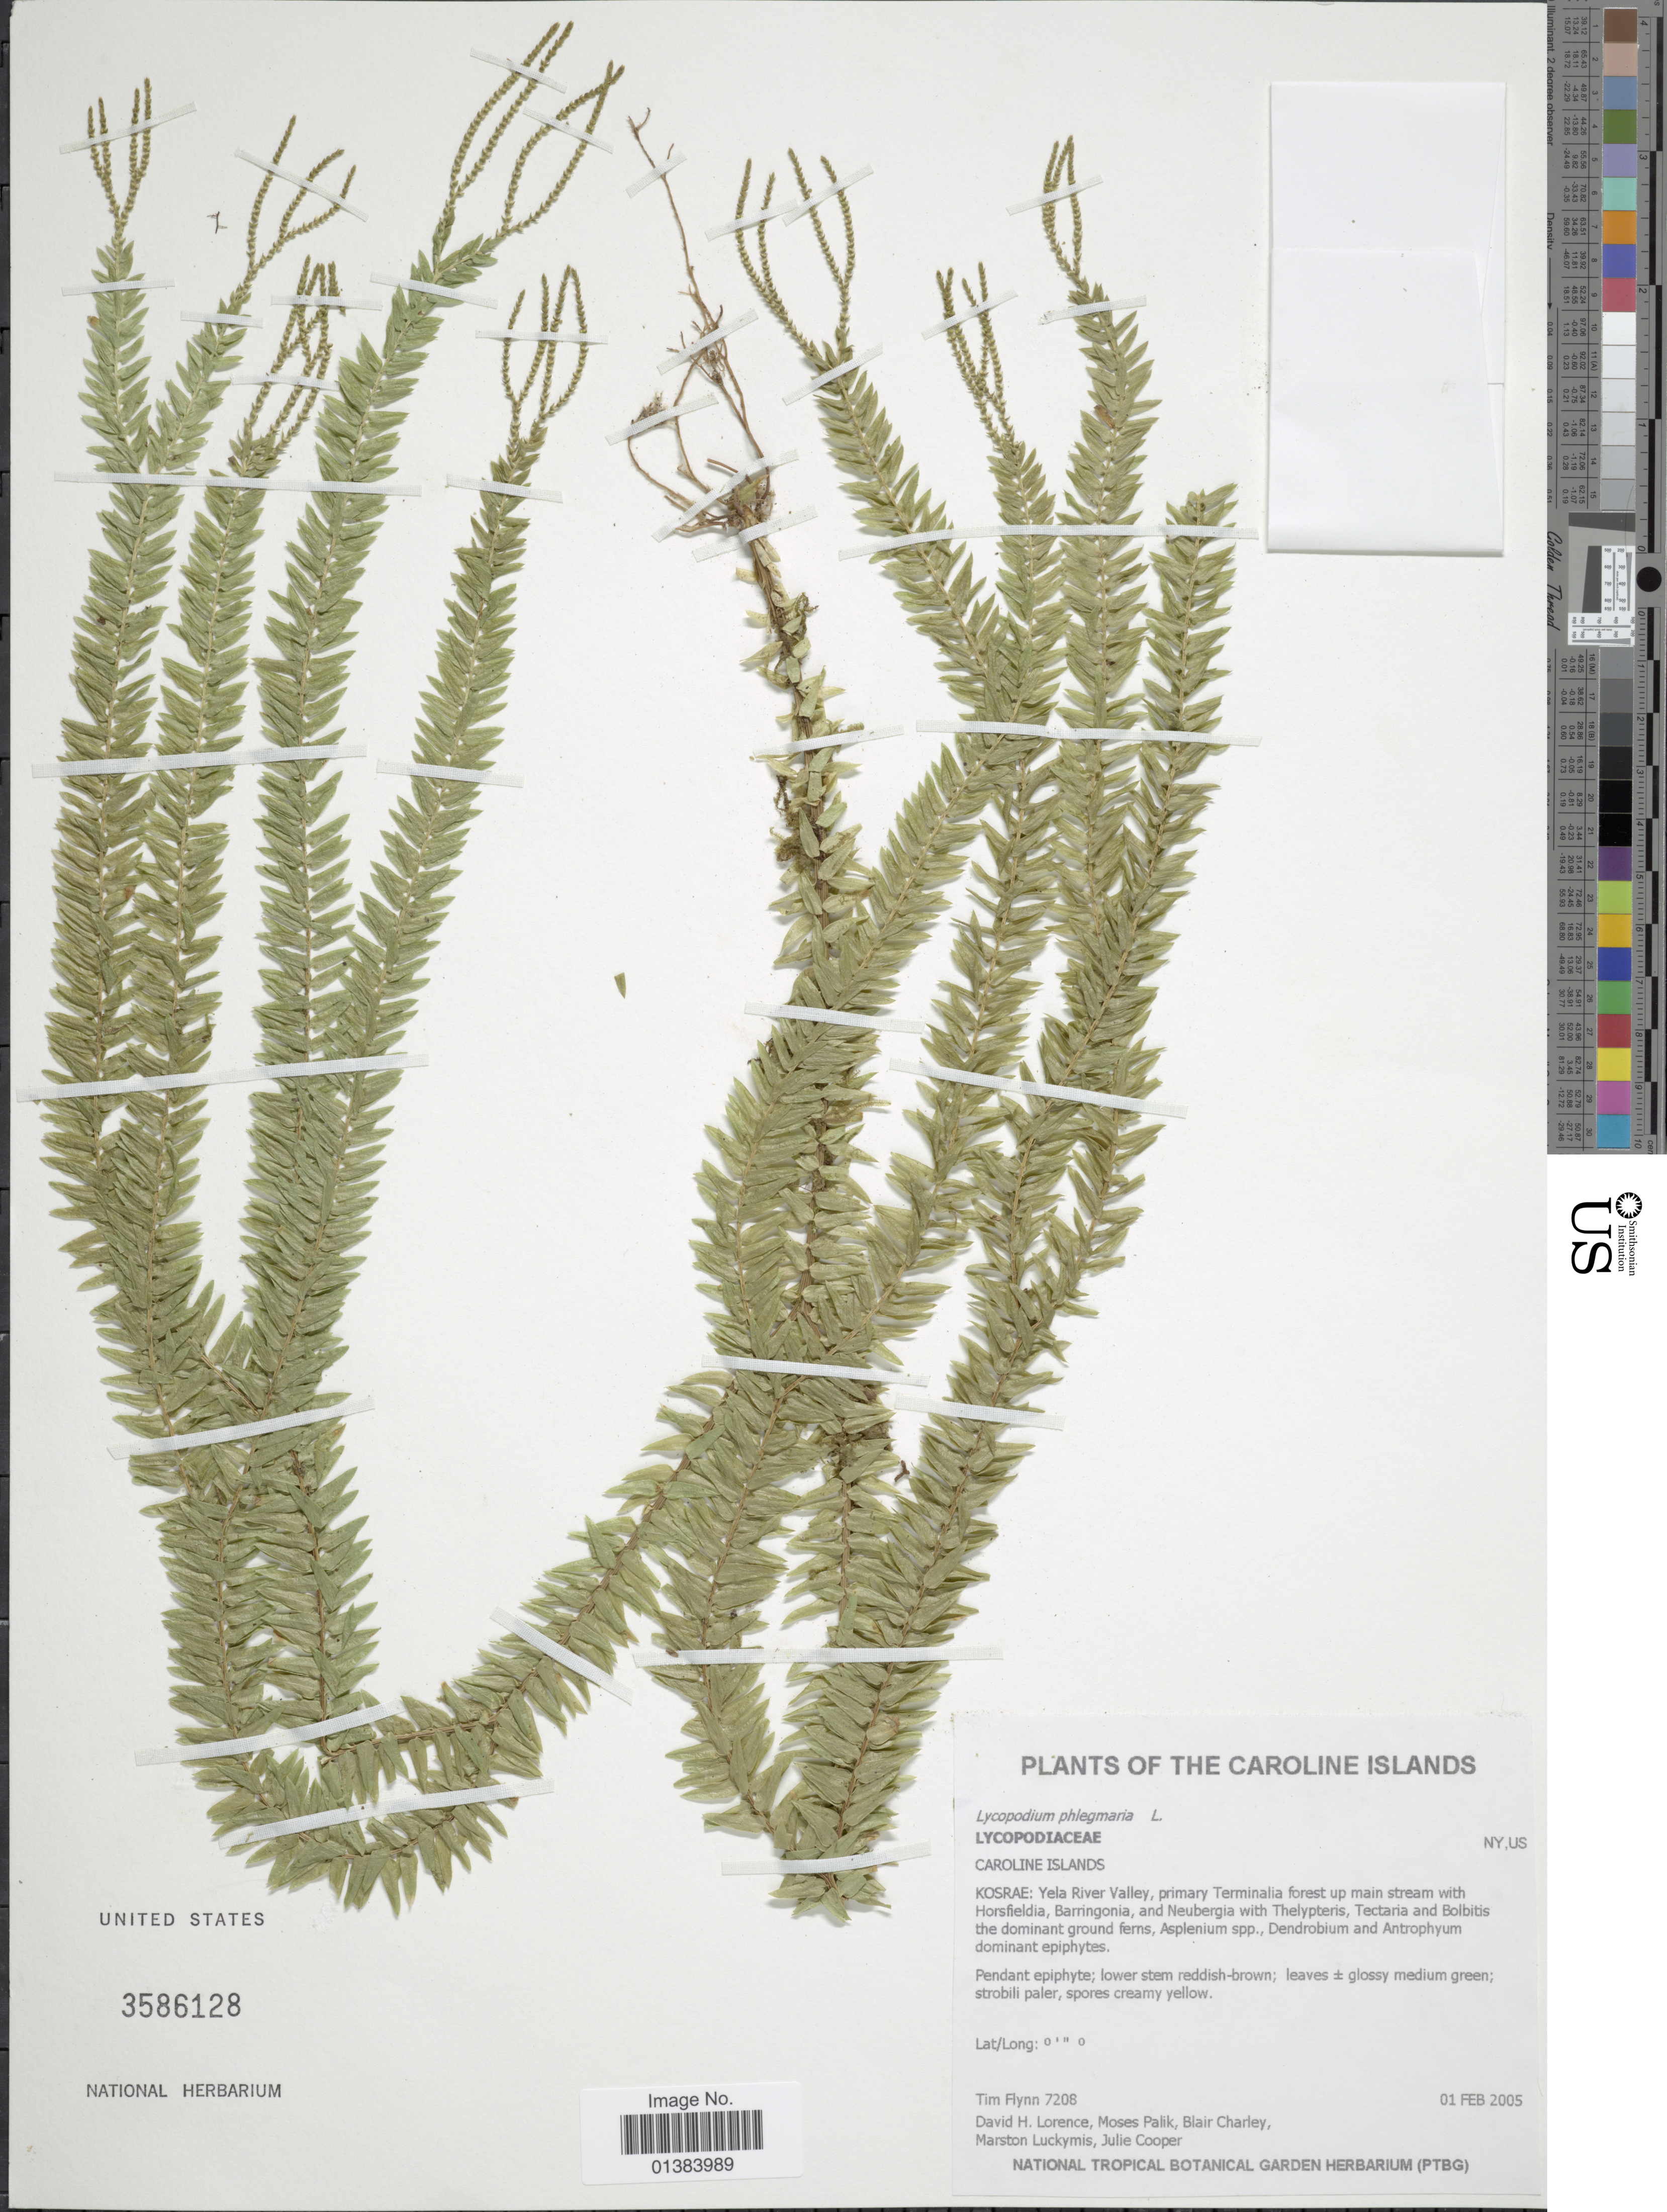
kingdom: Plantae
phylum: Tracheophyta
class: Lycopodiopsida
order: Lycopodiales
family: Lycopodiaceae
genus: Phlegmariurus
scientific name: Phlegmariurus mirabilis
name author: (Willd.) A. R. Field & Testo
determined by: Field, A. R.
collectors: T. Flynn, D. Lorence, M. Palik, B. Charley & et al.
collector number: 7208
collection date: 2005-02-01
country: Micronesia, Federated States of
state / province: Kosrae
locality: Caroline Islands, Yela River Valley, primary Terminalia forest up main stream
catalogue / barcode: US 3586128